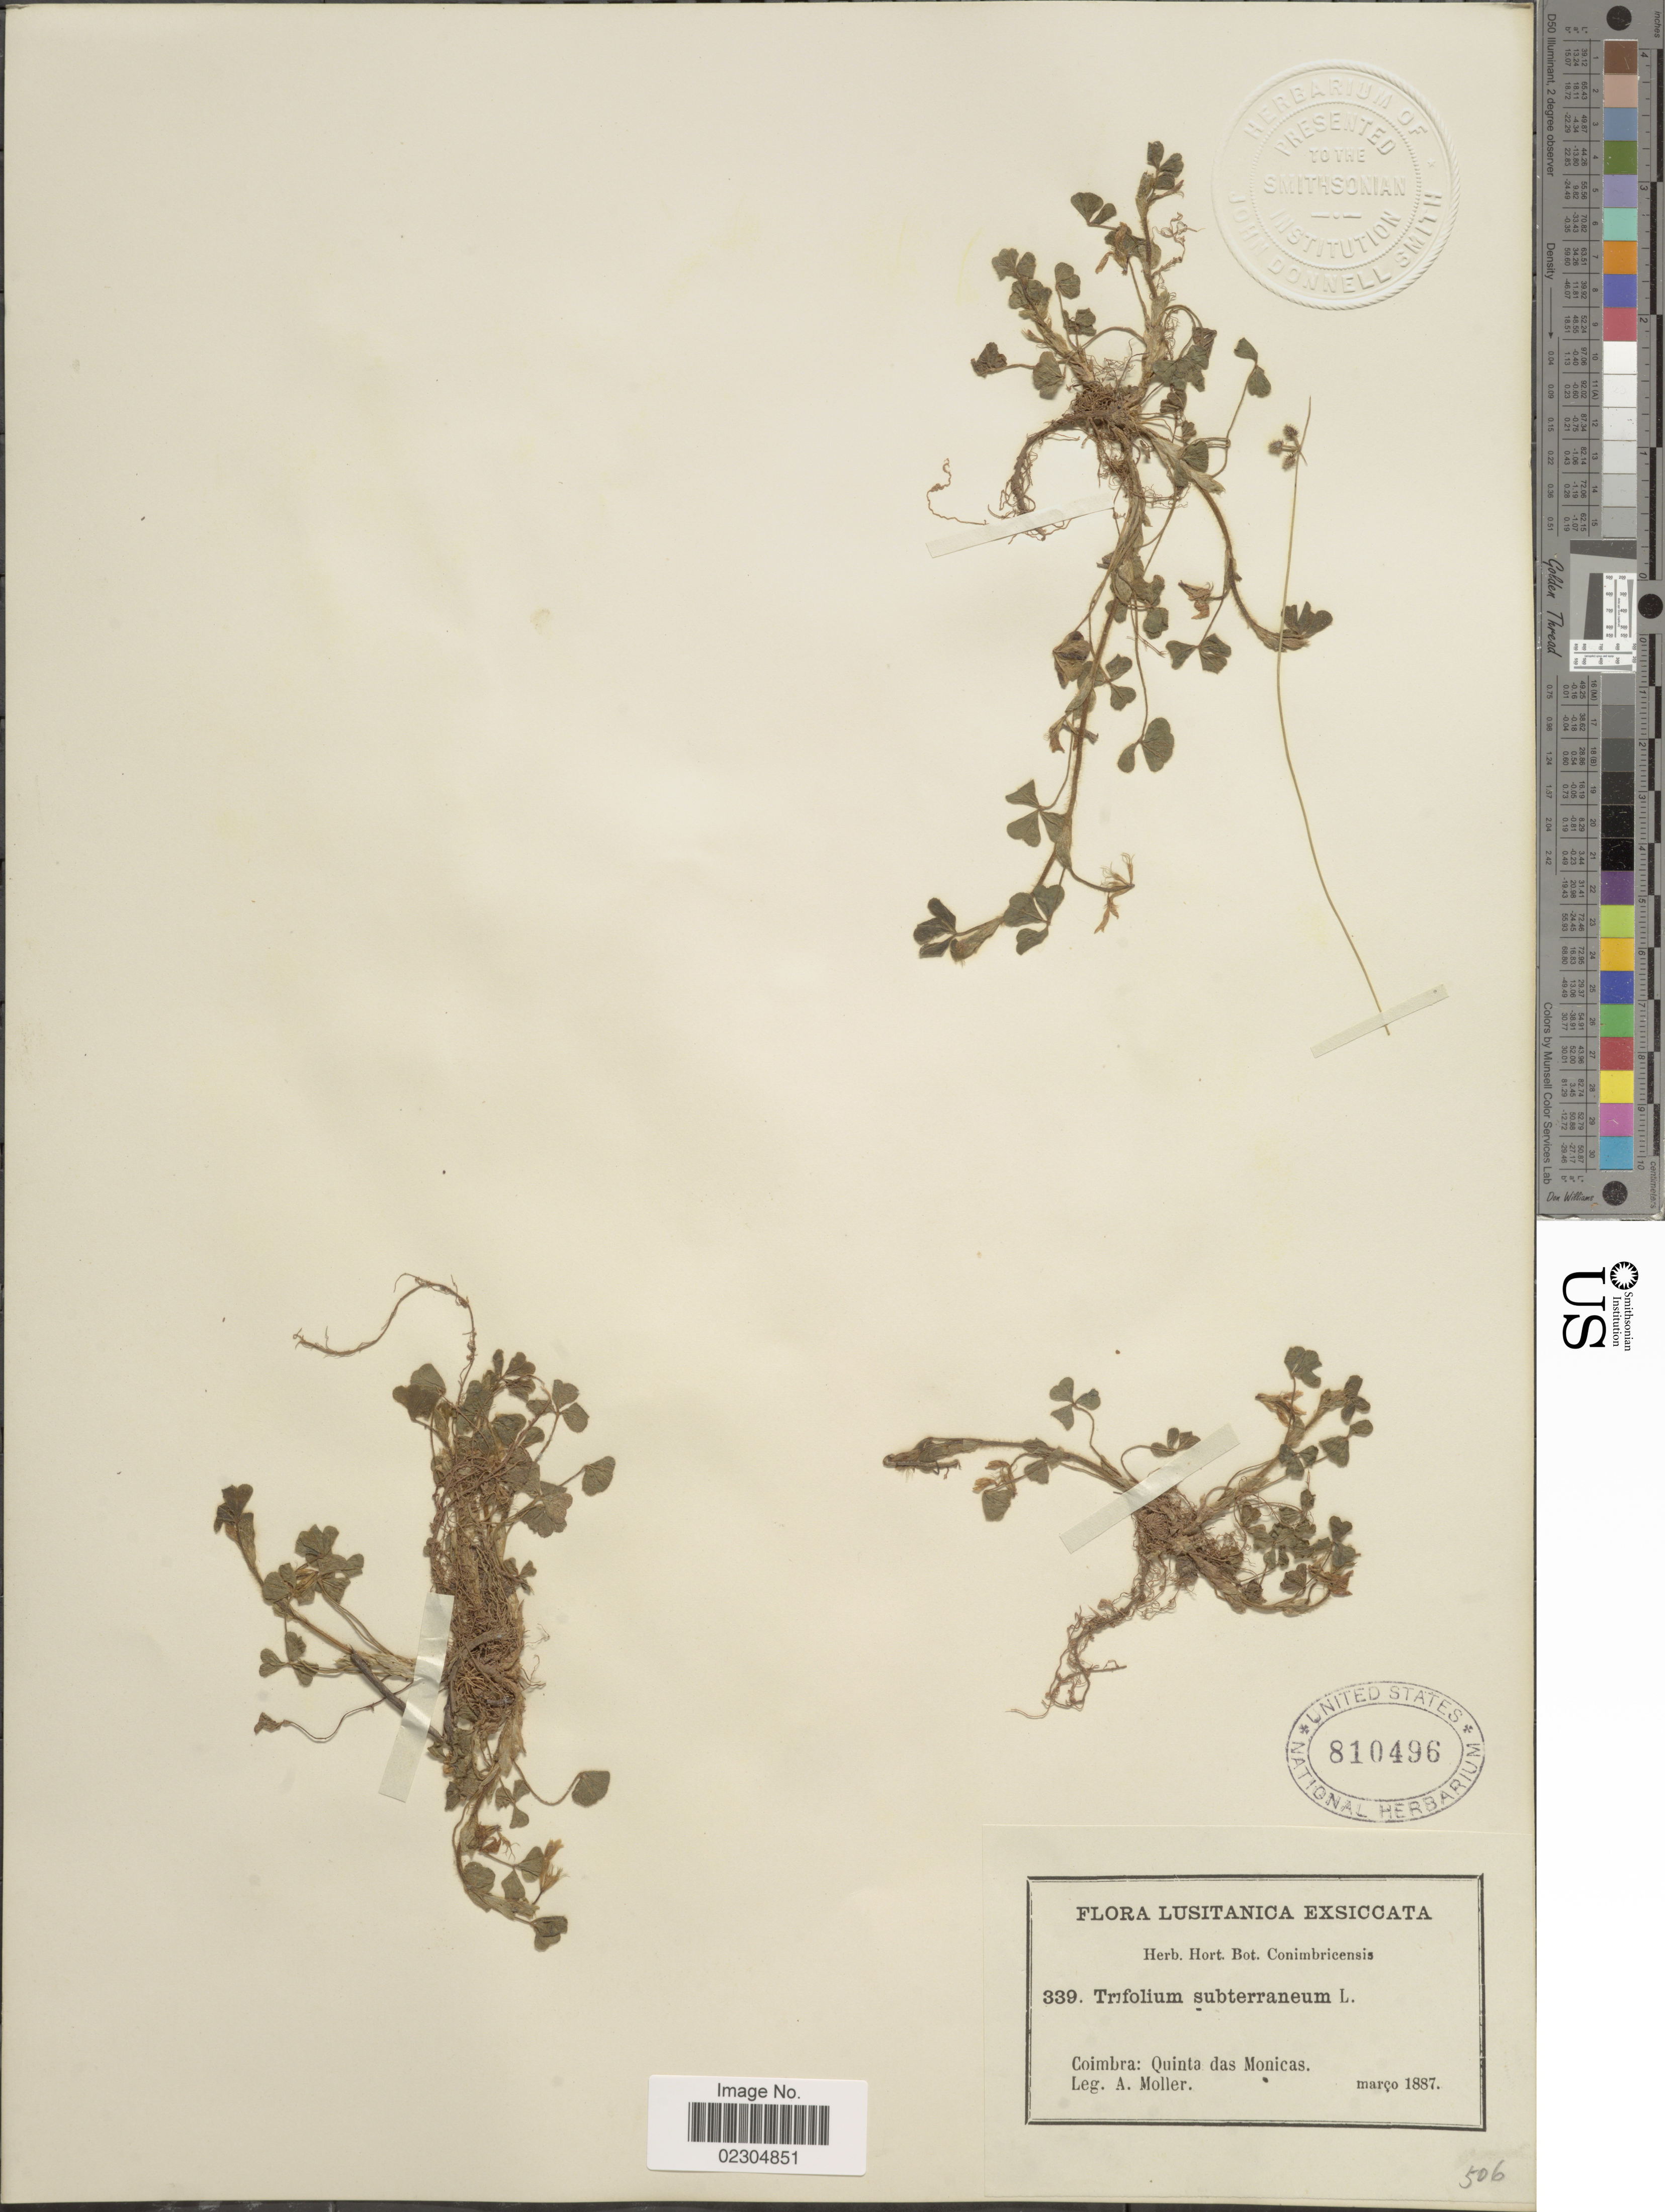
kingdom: Plantae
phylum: Tracheophyta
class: Magnoliopsida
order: Fabales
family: Fabaceae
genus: Trifolium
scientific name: Trifolium subterraneum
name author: L.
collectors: A. Moller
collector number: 339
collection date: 1887-03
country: Portugal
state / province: Coimbra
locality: Lusitanica Exsiccata. Quinta das Monicas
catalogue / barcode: US 810496